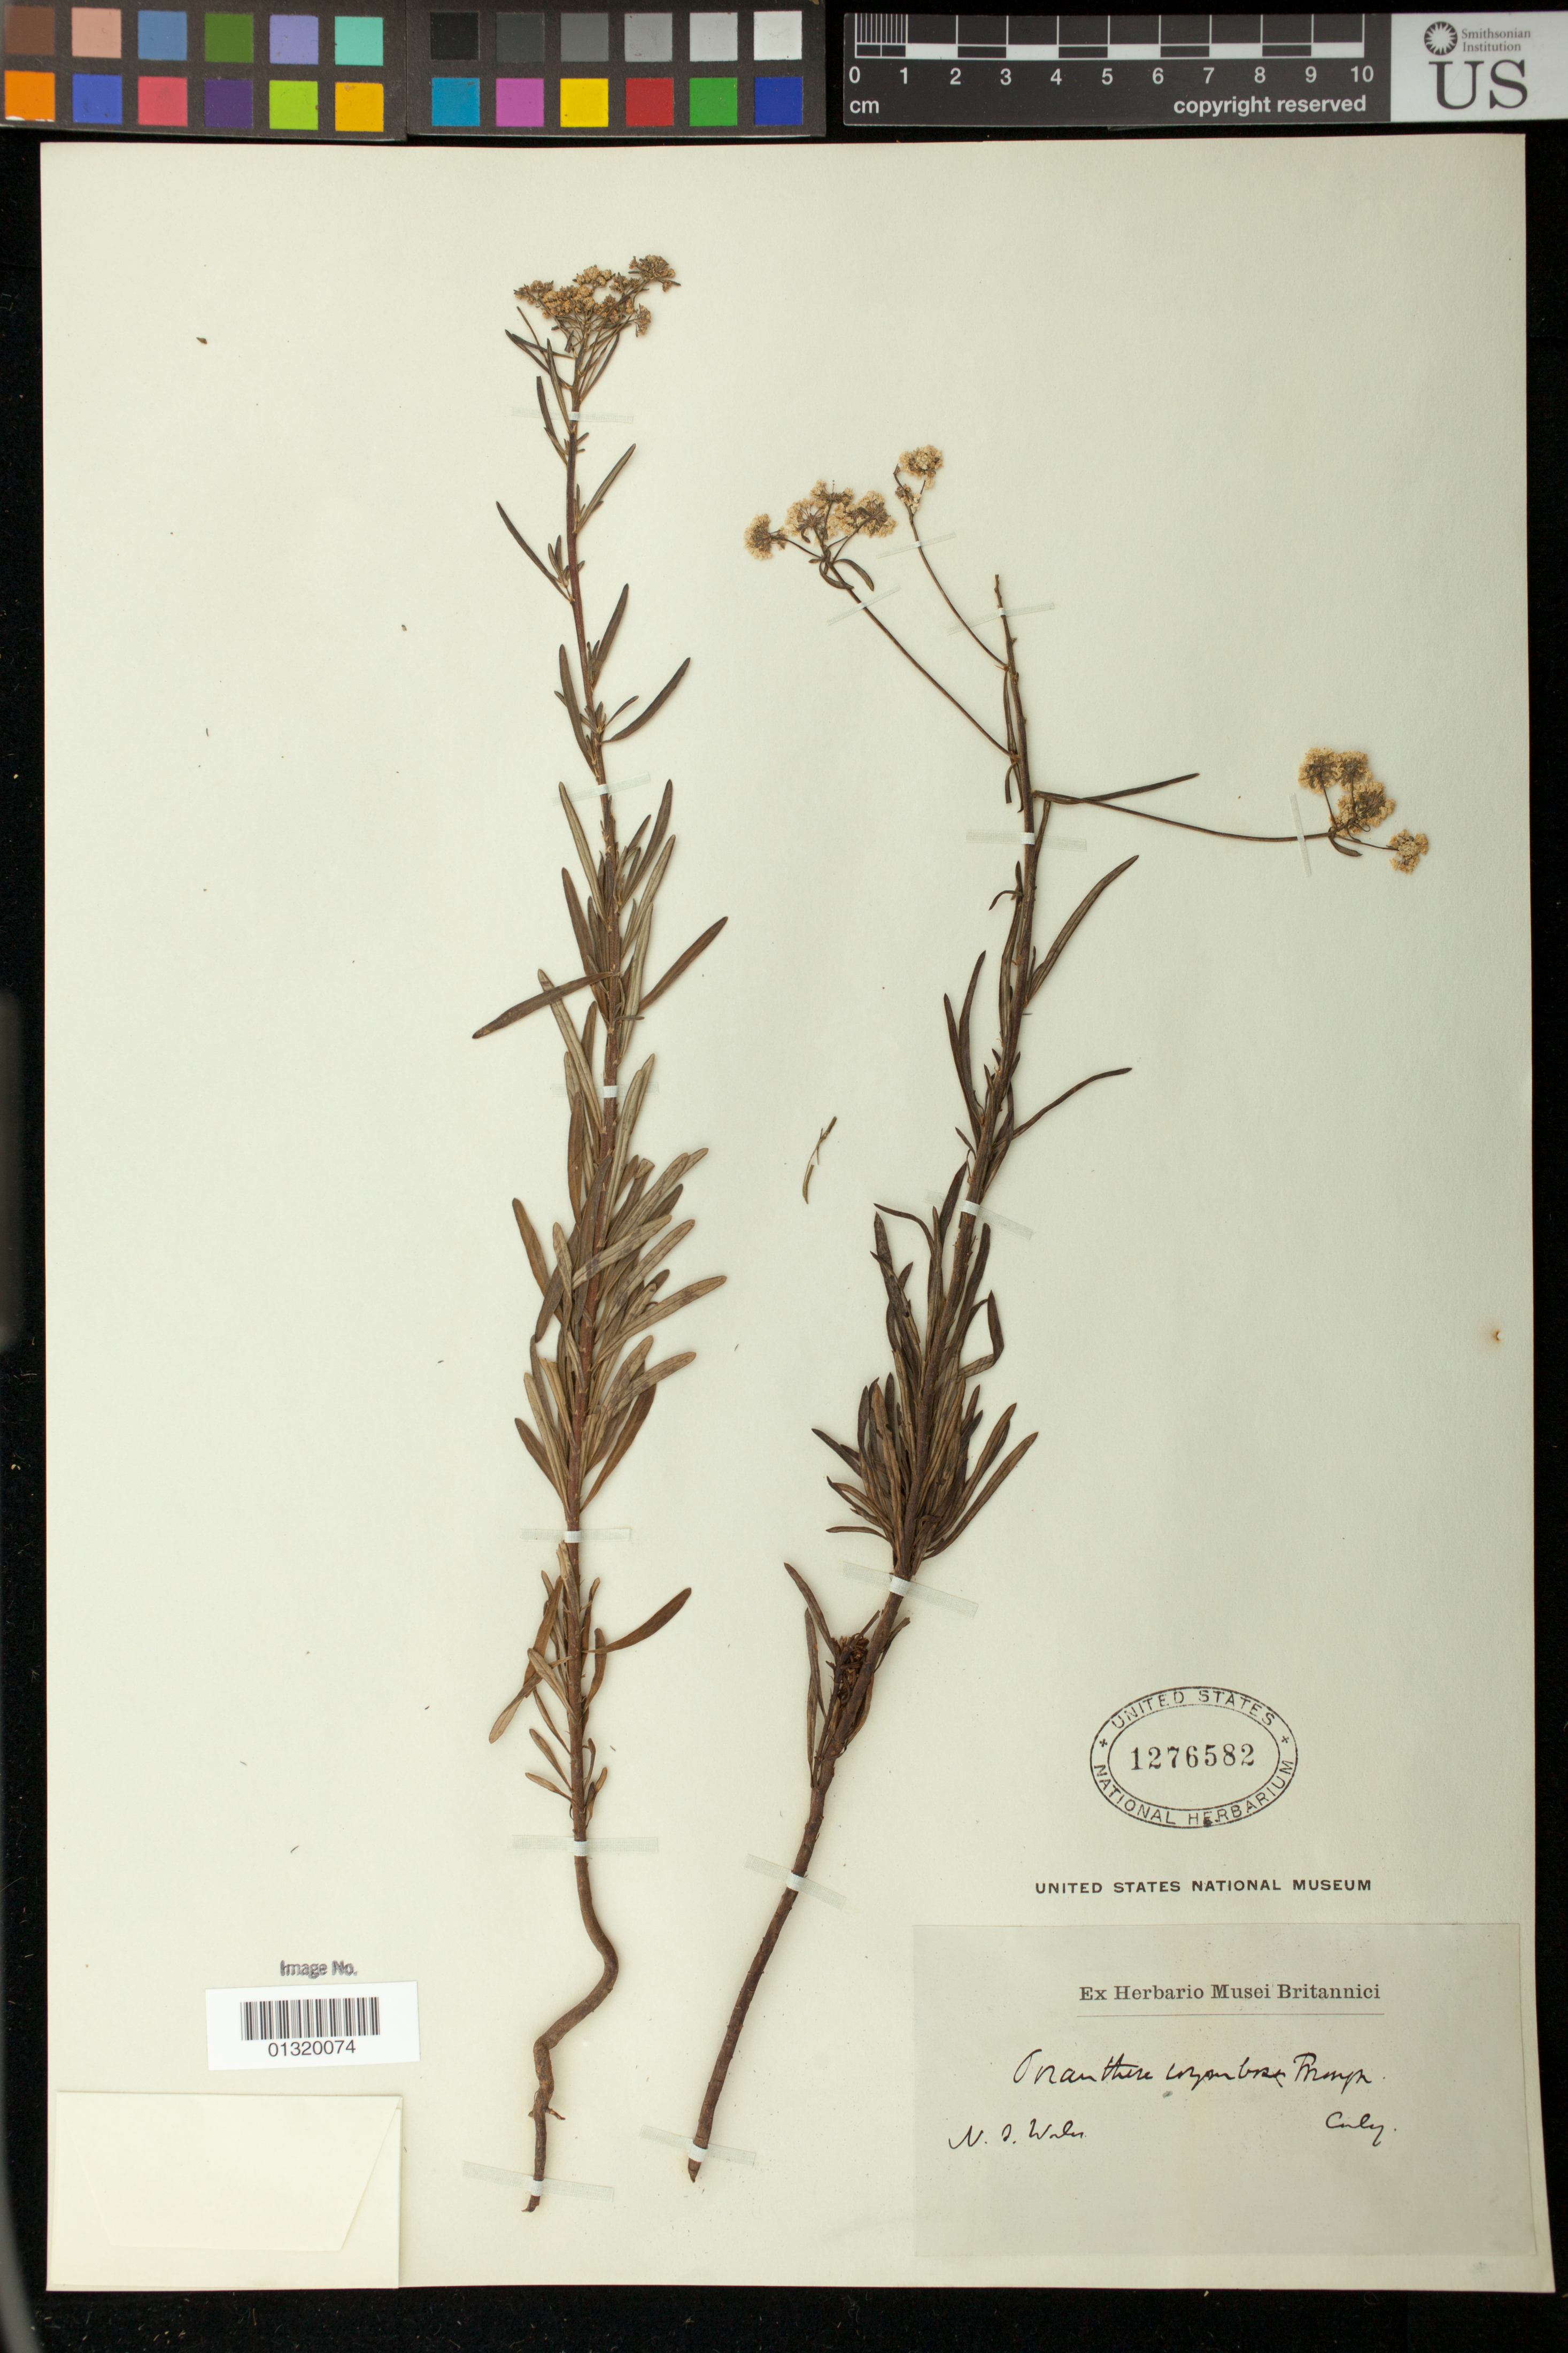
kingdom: Plantae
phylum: Tracheophyta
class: Magnoliopsida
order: Malpighiales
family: Phyllanthaceae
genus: Poranthera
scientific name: Poranthera corymbosa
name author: Brongn.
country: Australia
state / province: New South Wales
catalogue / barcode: US 1276582